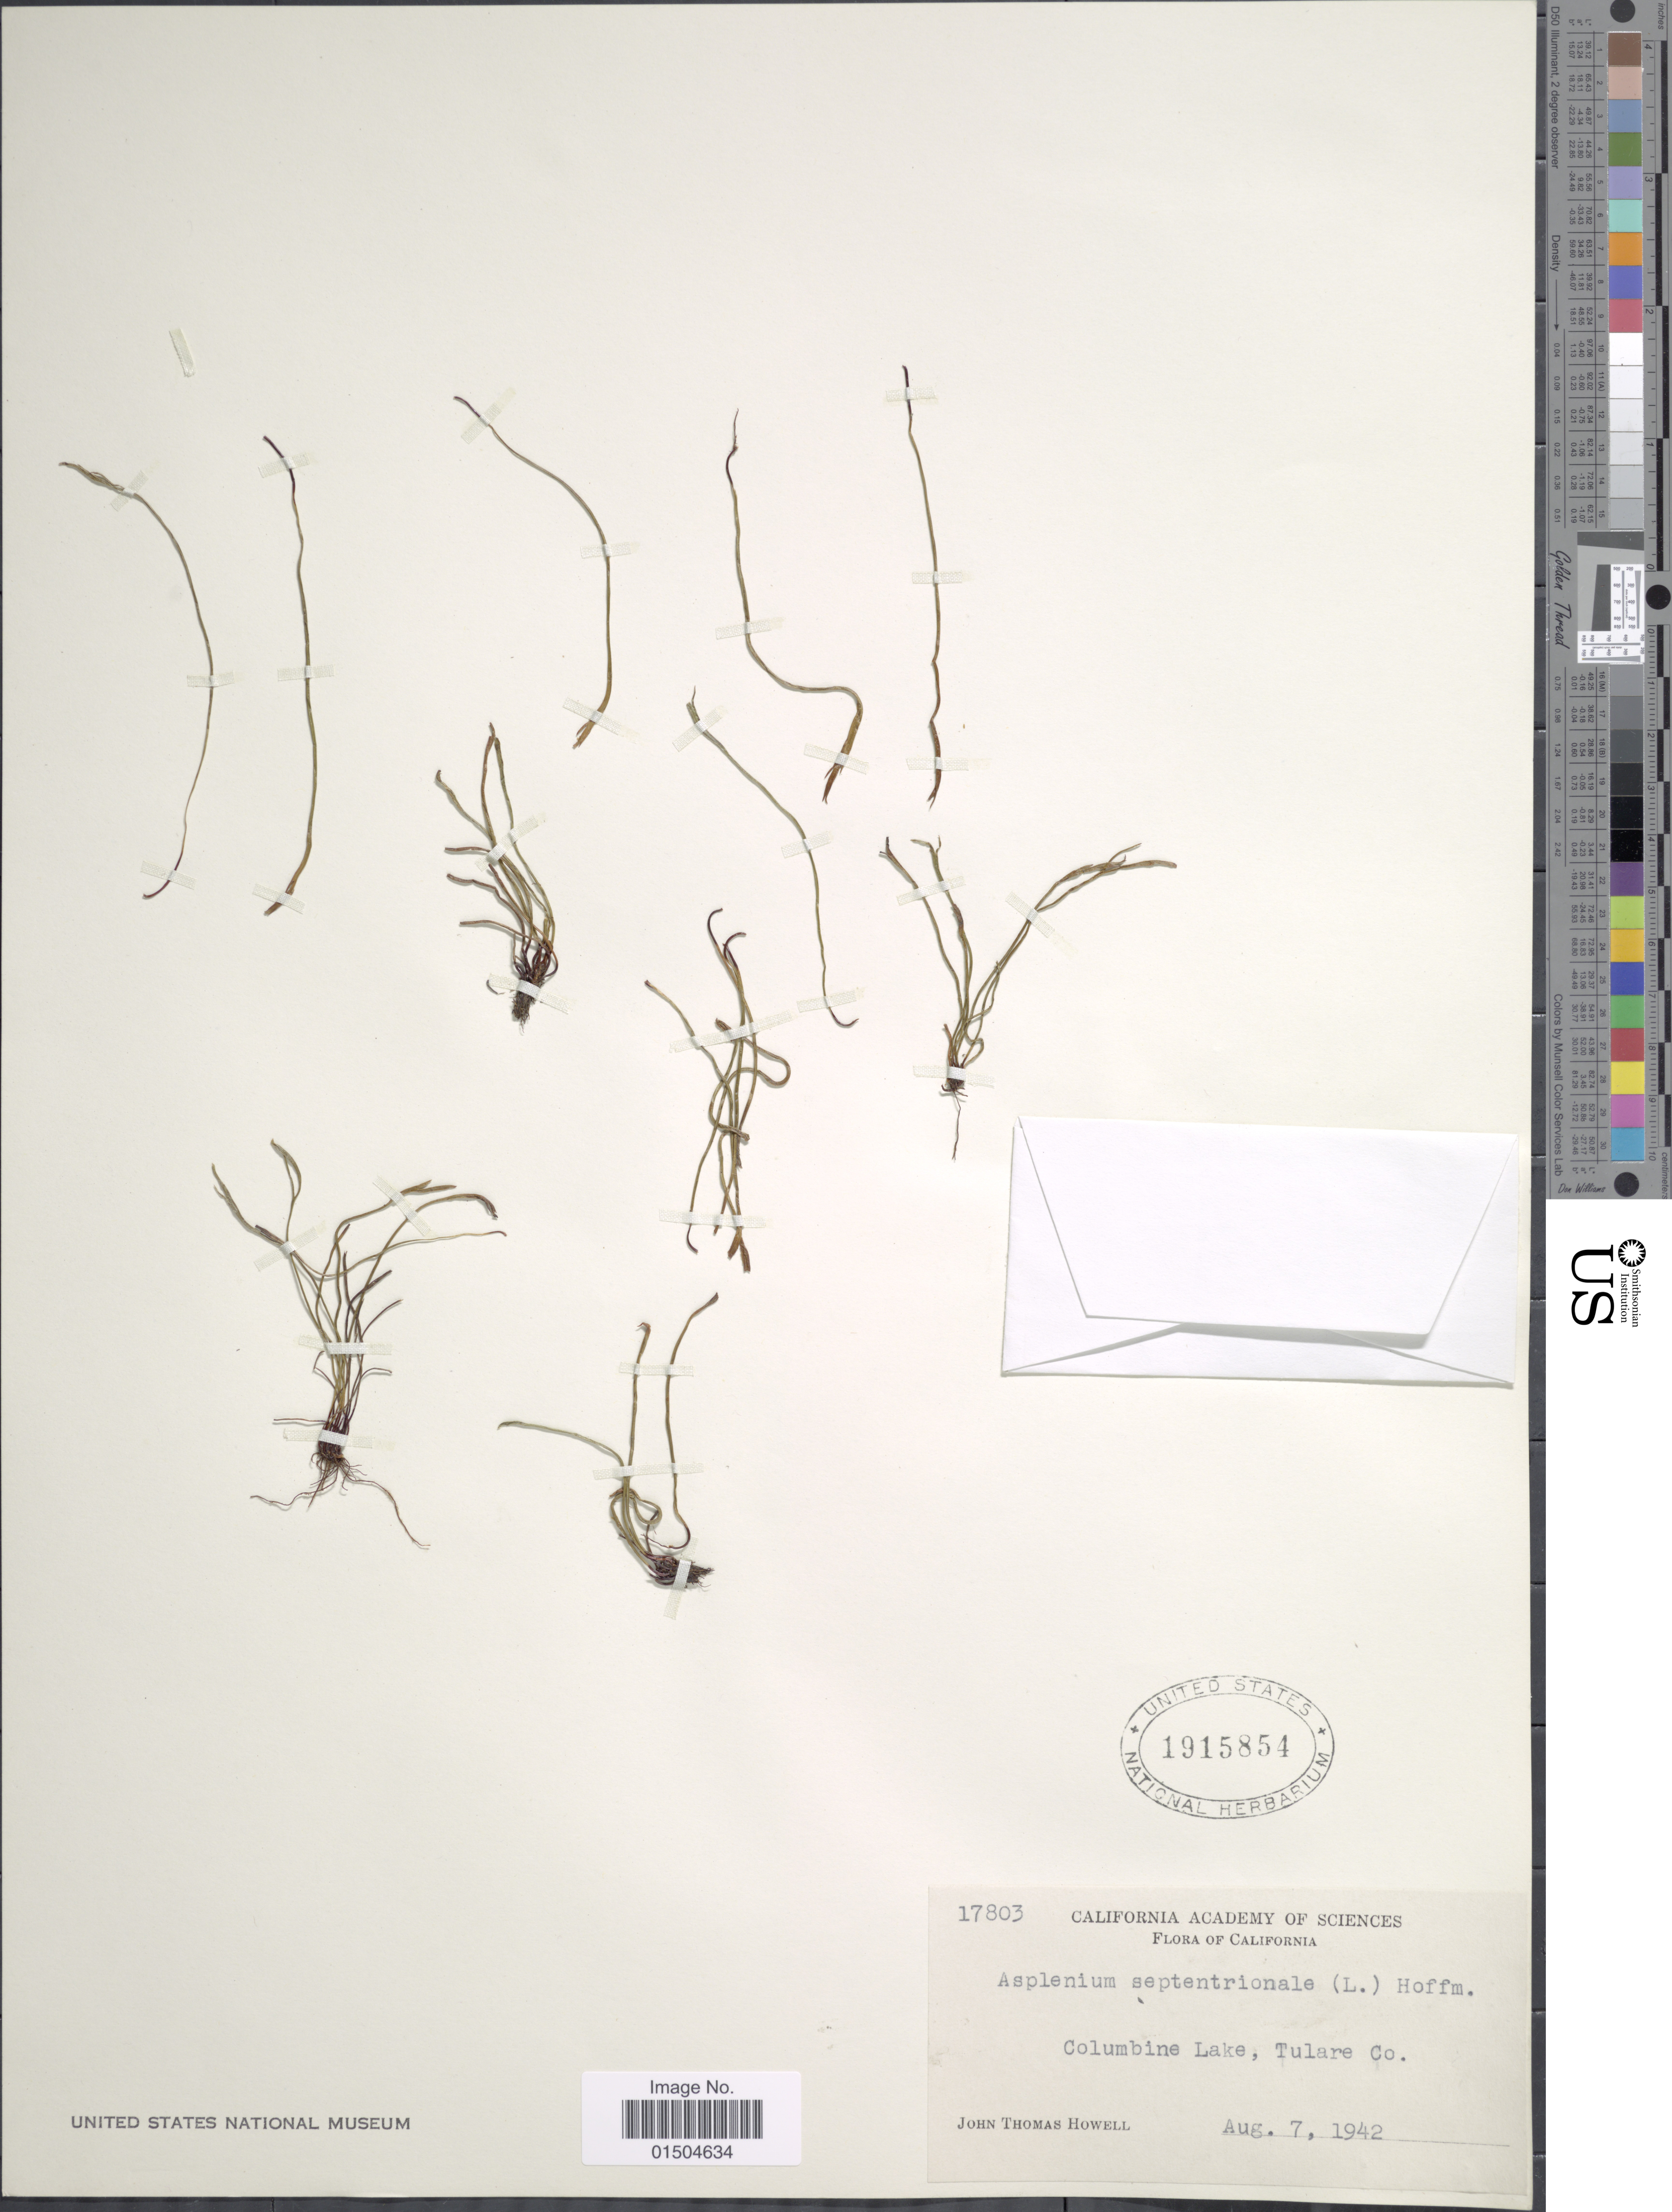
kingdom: Plantae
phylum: Tracheophyta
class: Polypodiopsida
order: Polypodiales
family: Aspleniaceae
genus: Asplenium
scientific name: Asplenium septentrionale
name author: (L.) Hoffm.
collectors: J. T. Howell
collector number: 17803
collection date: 1942-08-07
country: United States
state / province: California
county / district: Tulare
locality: Columbine Lake, Tulare Co.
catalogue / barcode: US 1915854